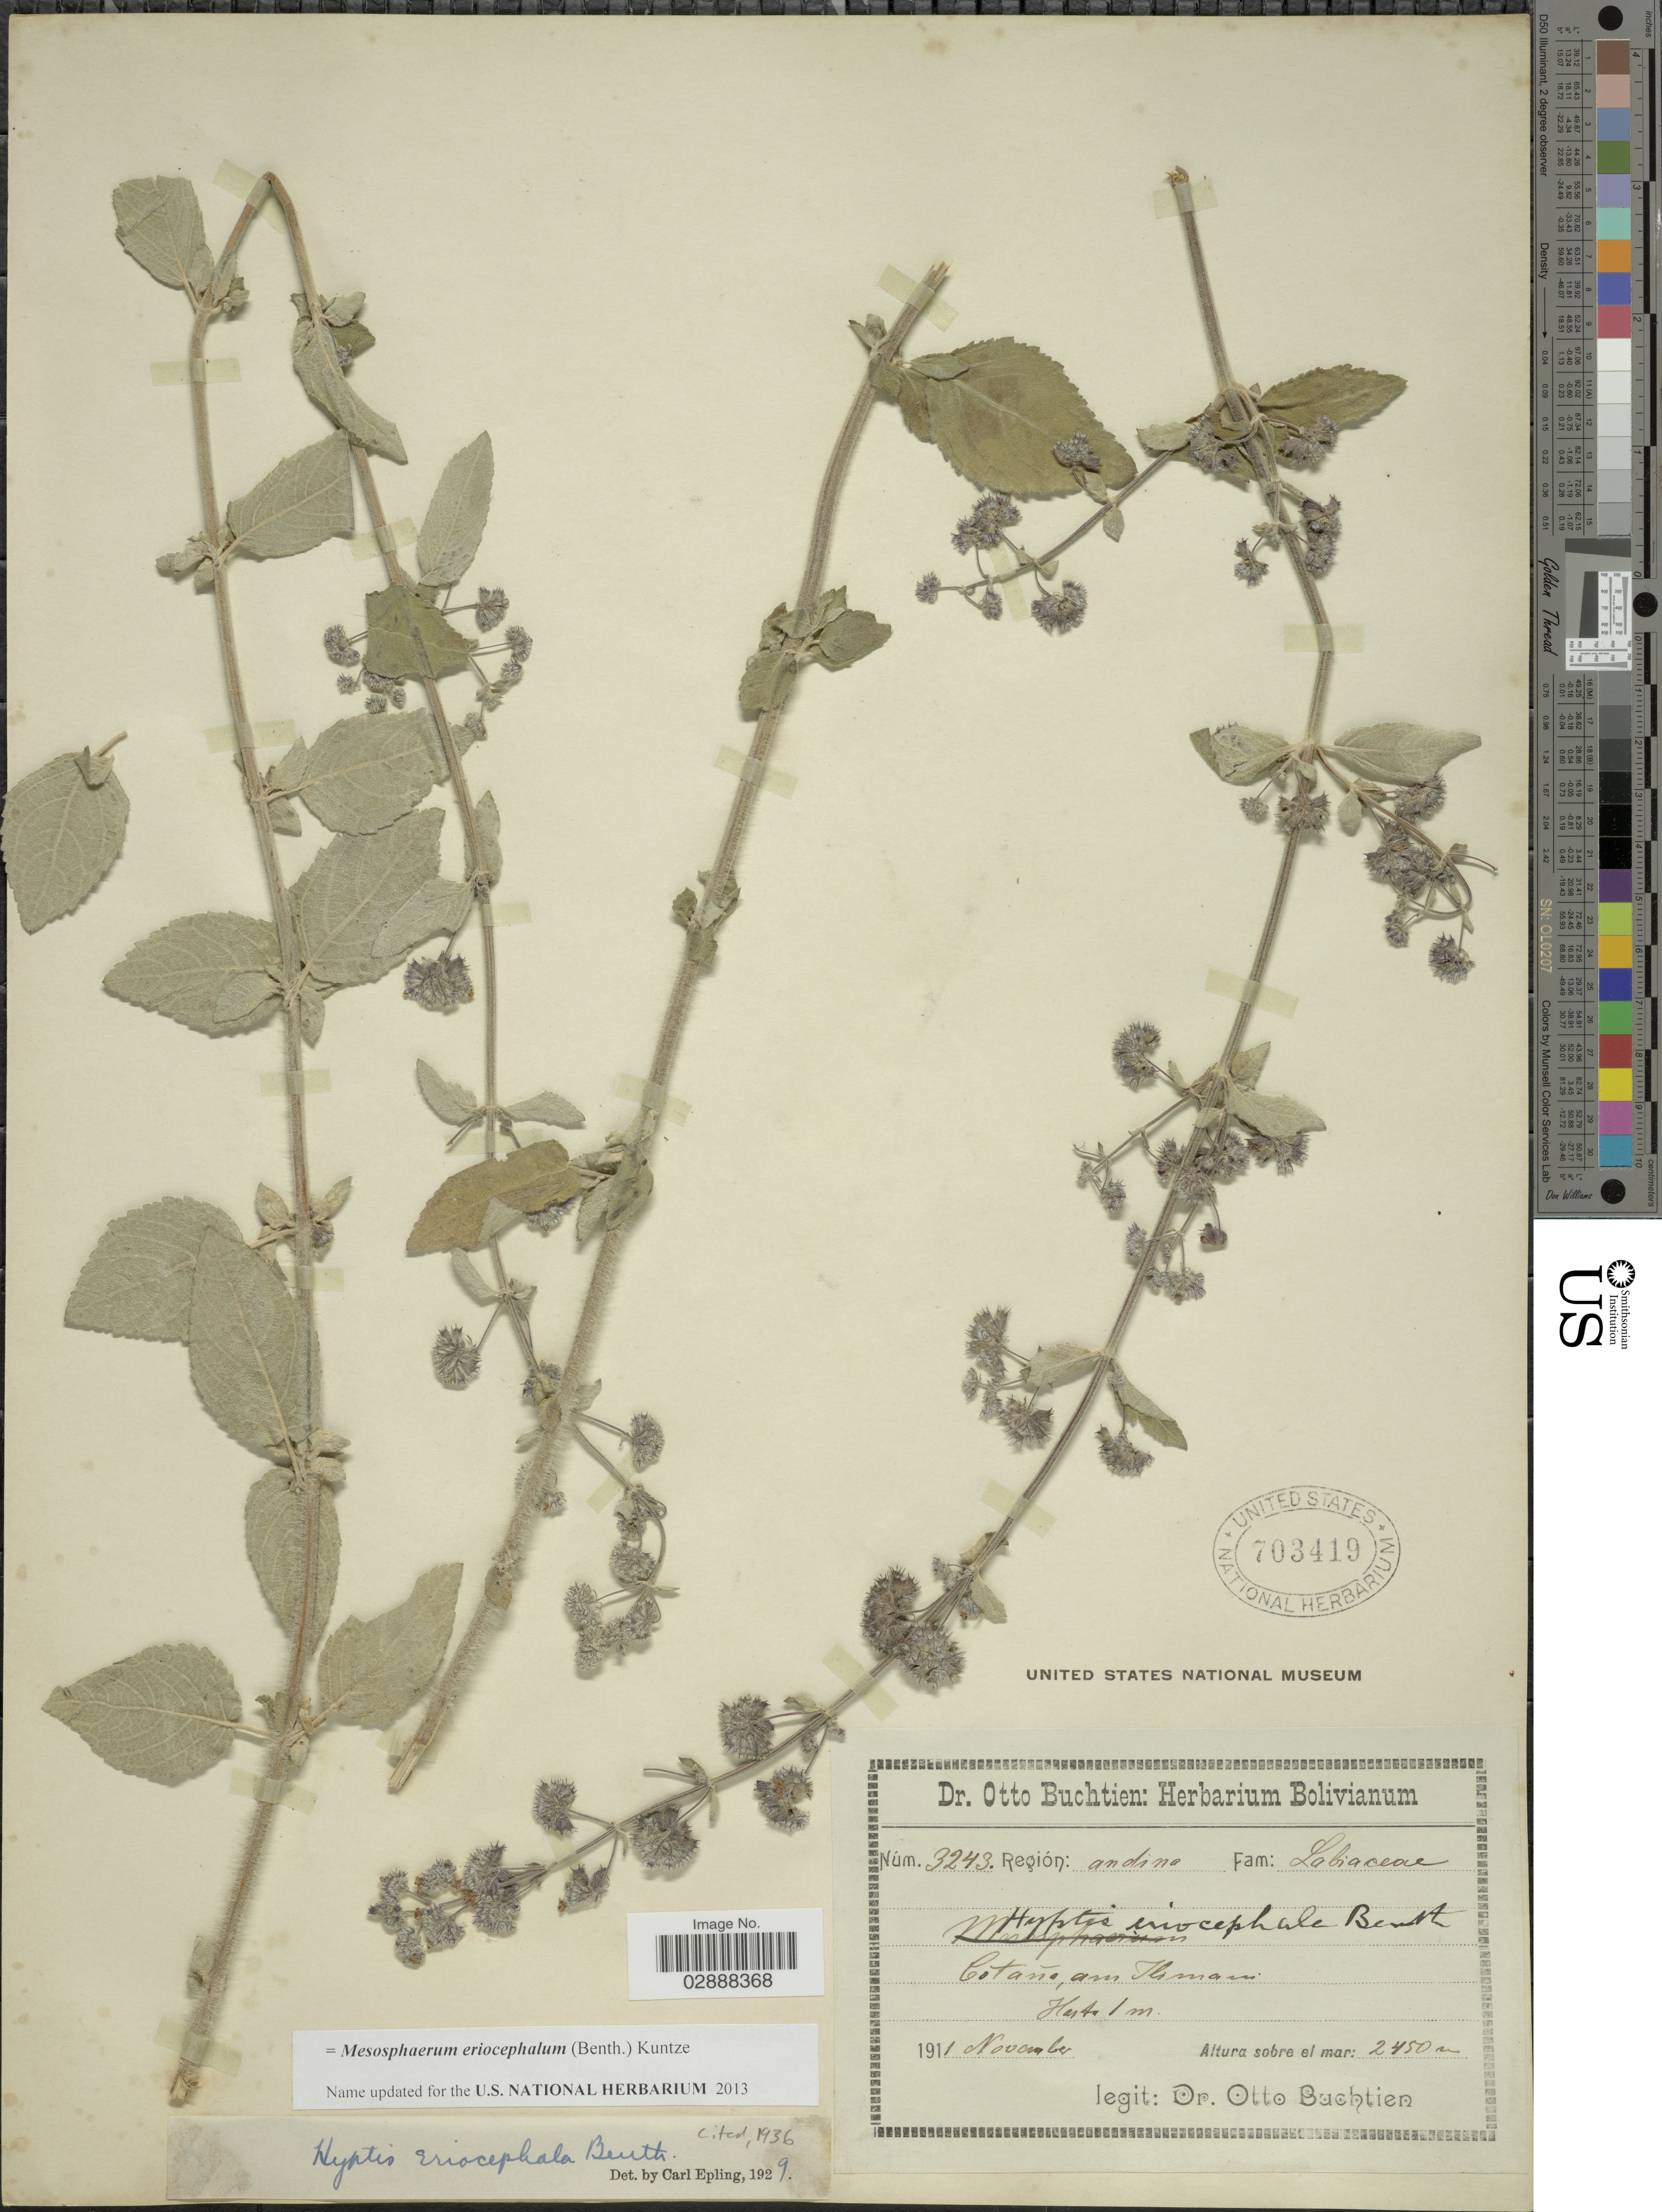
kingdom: Plantae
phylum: Tracheophyta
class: Magnoliopsida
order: Lamiales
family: Lamiaceae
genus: Mesosphaerum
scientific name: Mesosphaerum eriocephalum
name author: (Benth.) Kuntze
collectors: O. Buchtien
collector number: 3243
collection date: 1911-11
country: Bolivia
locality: Cotaña, am Ilimani.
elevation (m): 2450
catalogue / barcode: US 703419